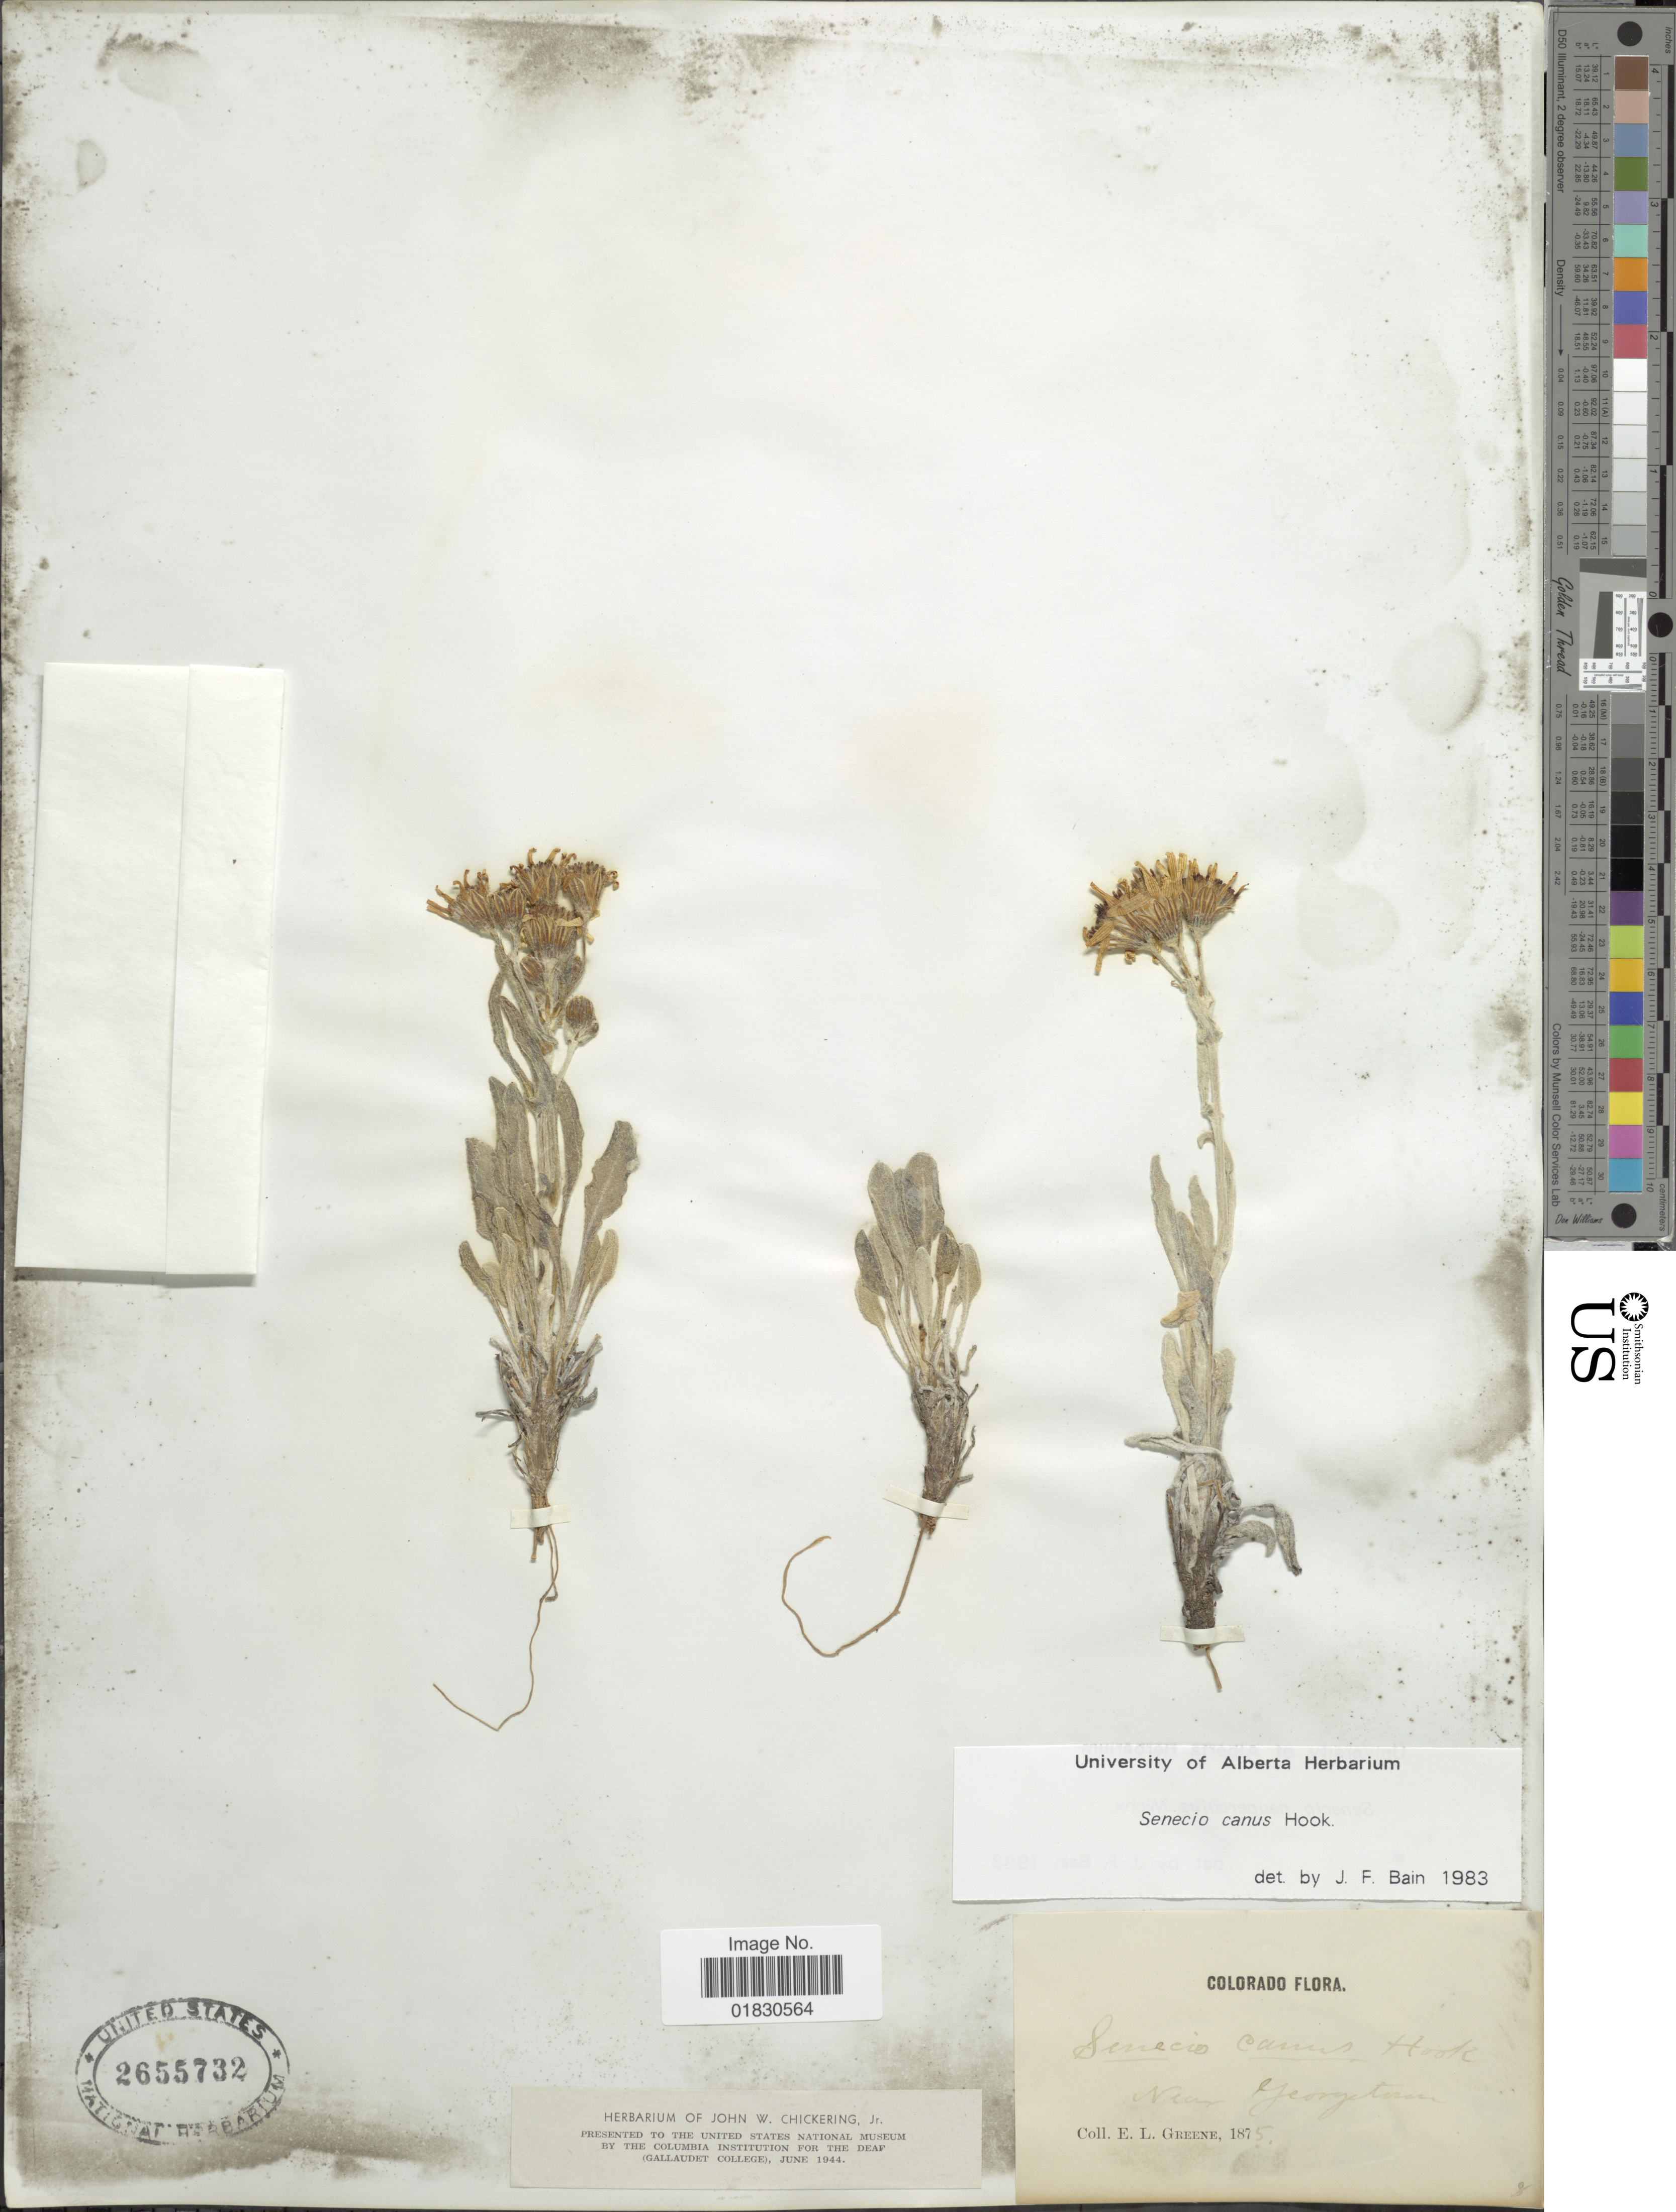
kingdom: Plantae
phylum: Tracheophyta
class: Magnoliopsida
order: Asterales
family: Asteraceae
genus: Packera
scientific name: Packera cana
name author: (Hook.) W.A. Weber & Á. Löve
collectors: E. L. Greene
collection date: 1875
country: United States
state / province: Colorado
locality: Near Georgetown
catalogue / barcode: US 2655732